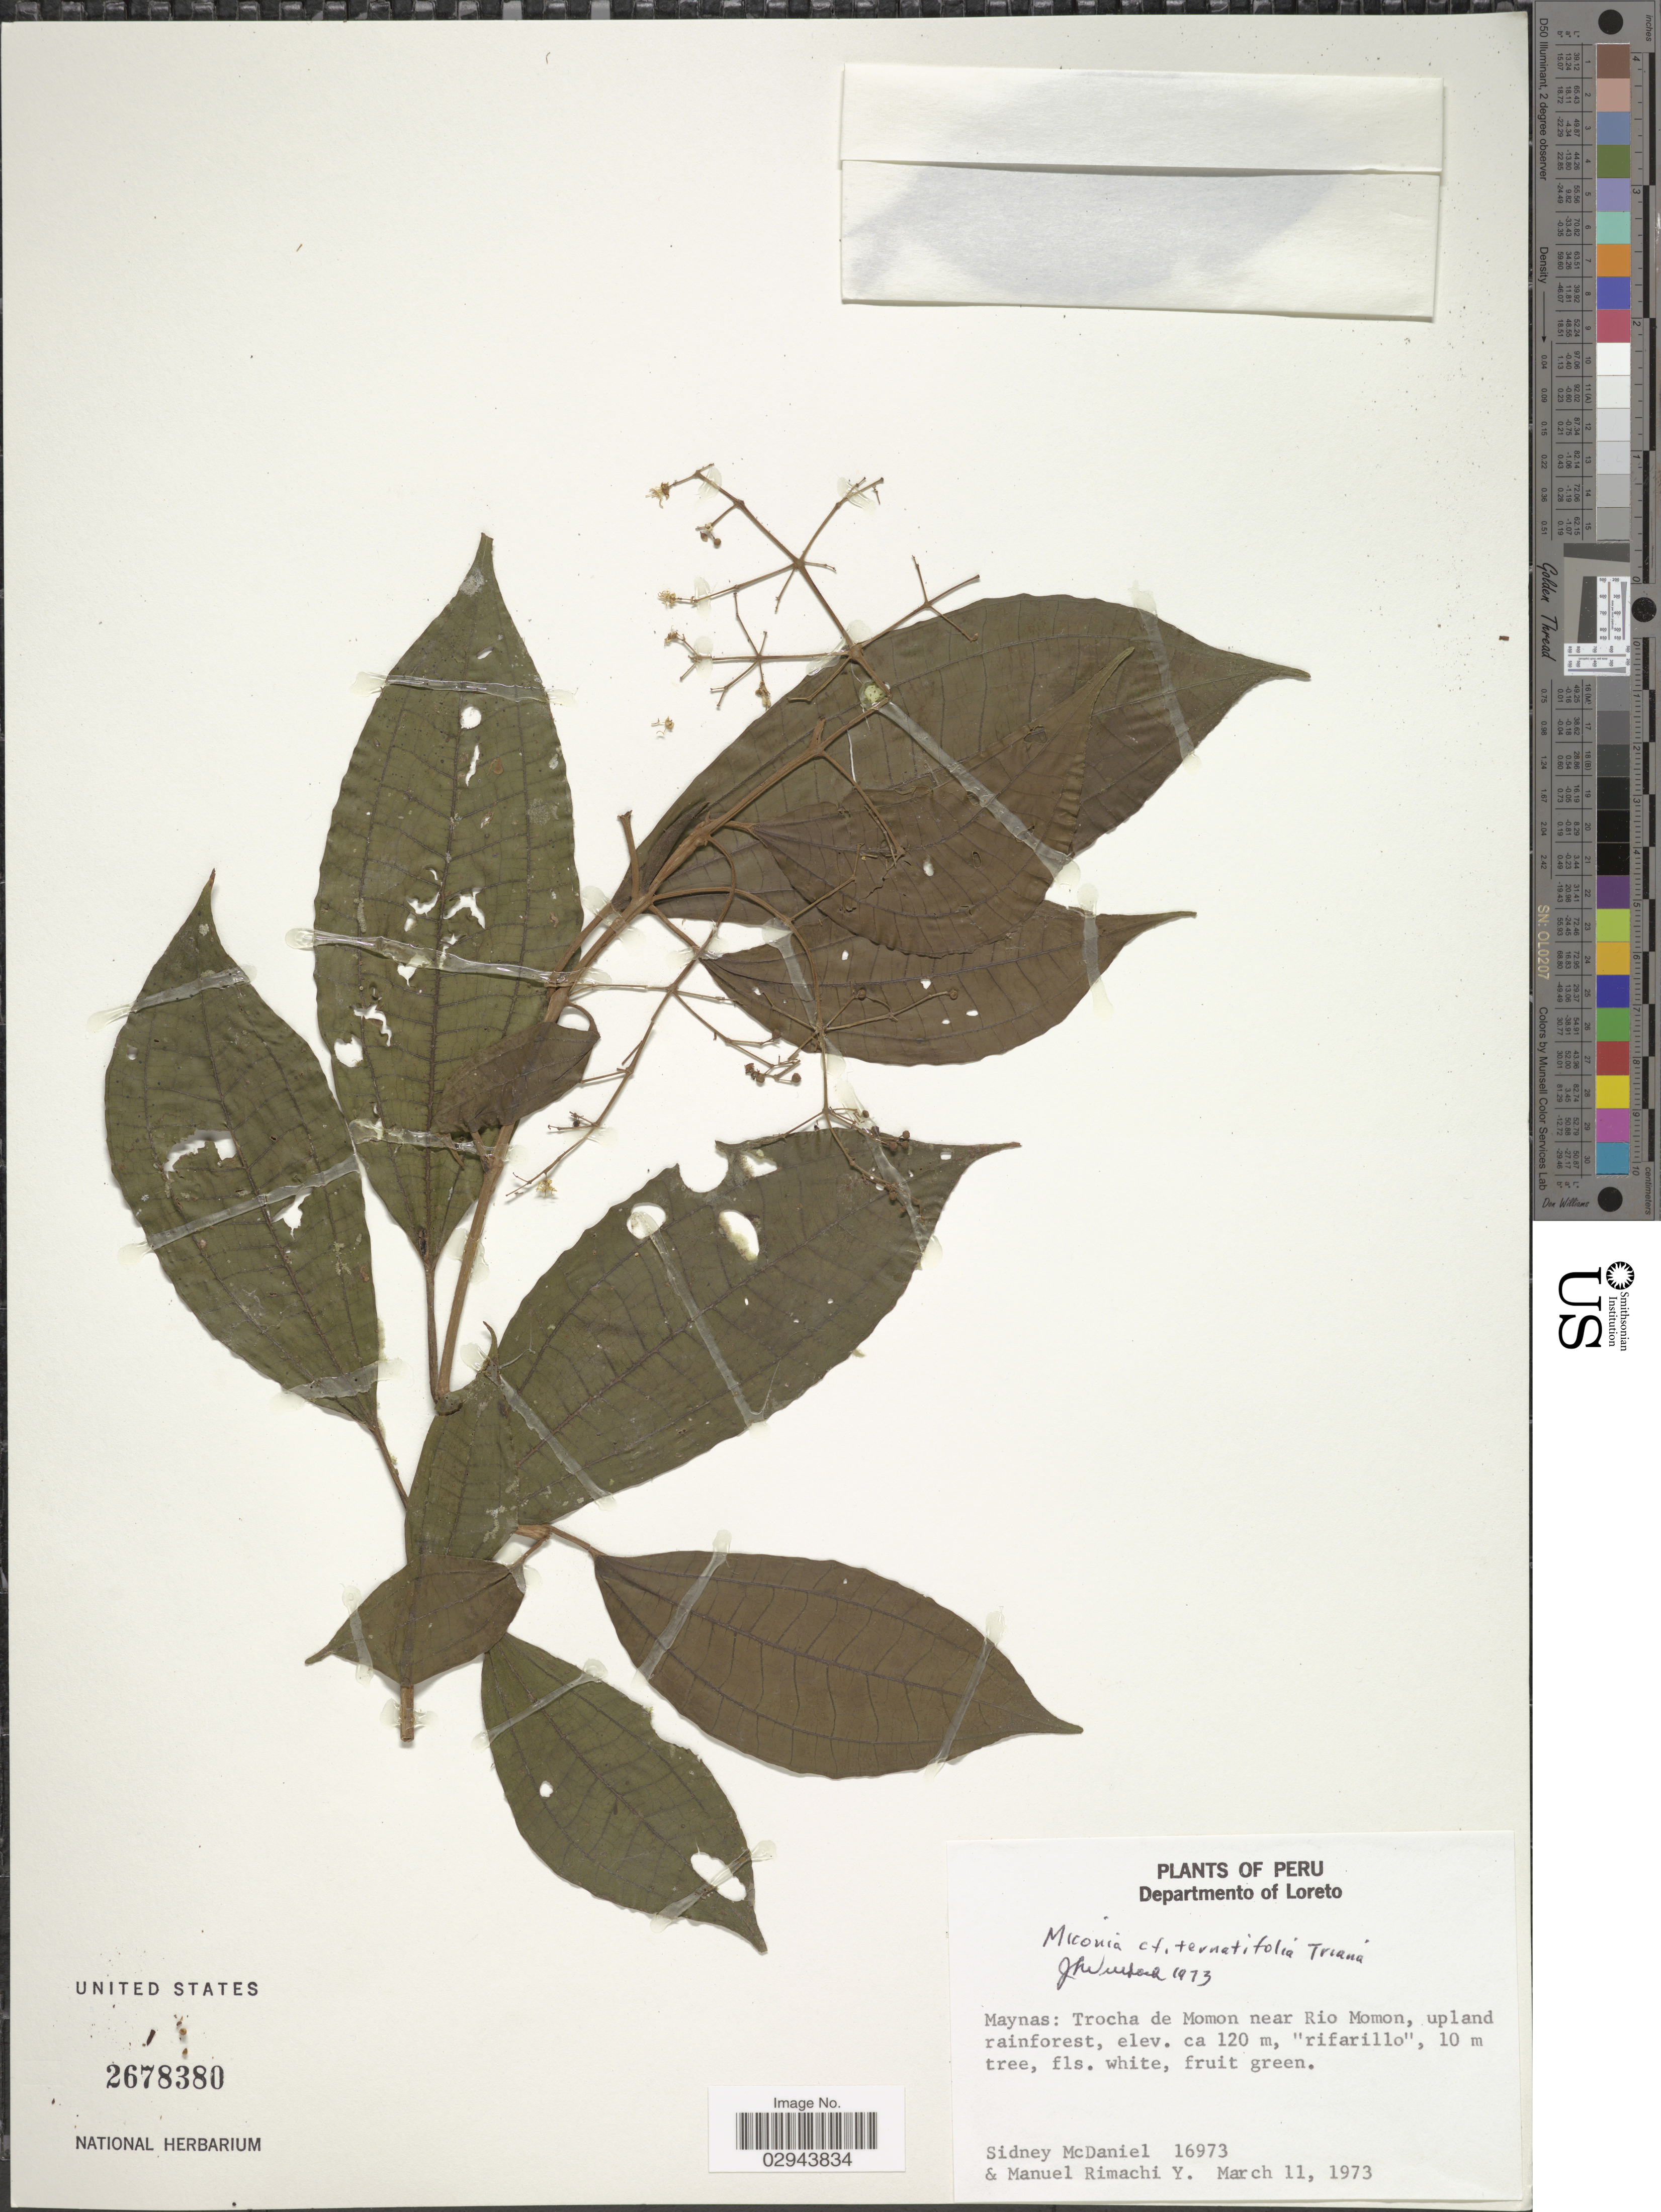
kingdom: Plantae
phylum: Tracheophyta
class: Magnoliopsida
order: Myrtales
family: Melastomataceae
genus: Miconia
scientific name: Miconia ternatifolia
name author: Triana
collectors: S. McDaniel & M. Rimachi Y.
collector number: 16973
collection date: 1973-03-11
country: Peru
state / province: Loreto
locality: Departmento of Loreto. Maynas: Trocha de Momon near Rio Momon.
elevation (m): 120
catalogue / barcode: US 2678380